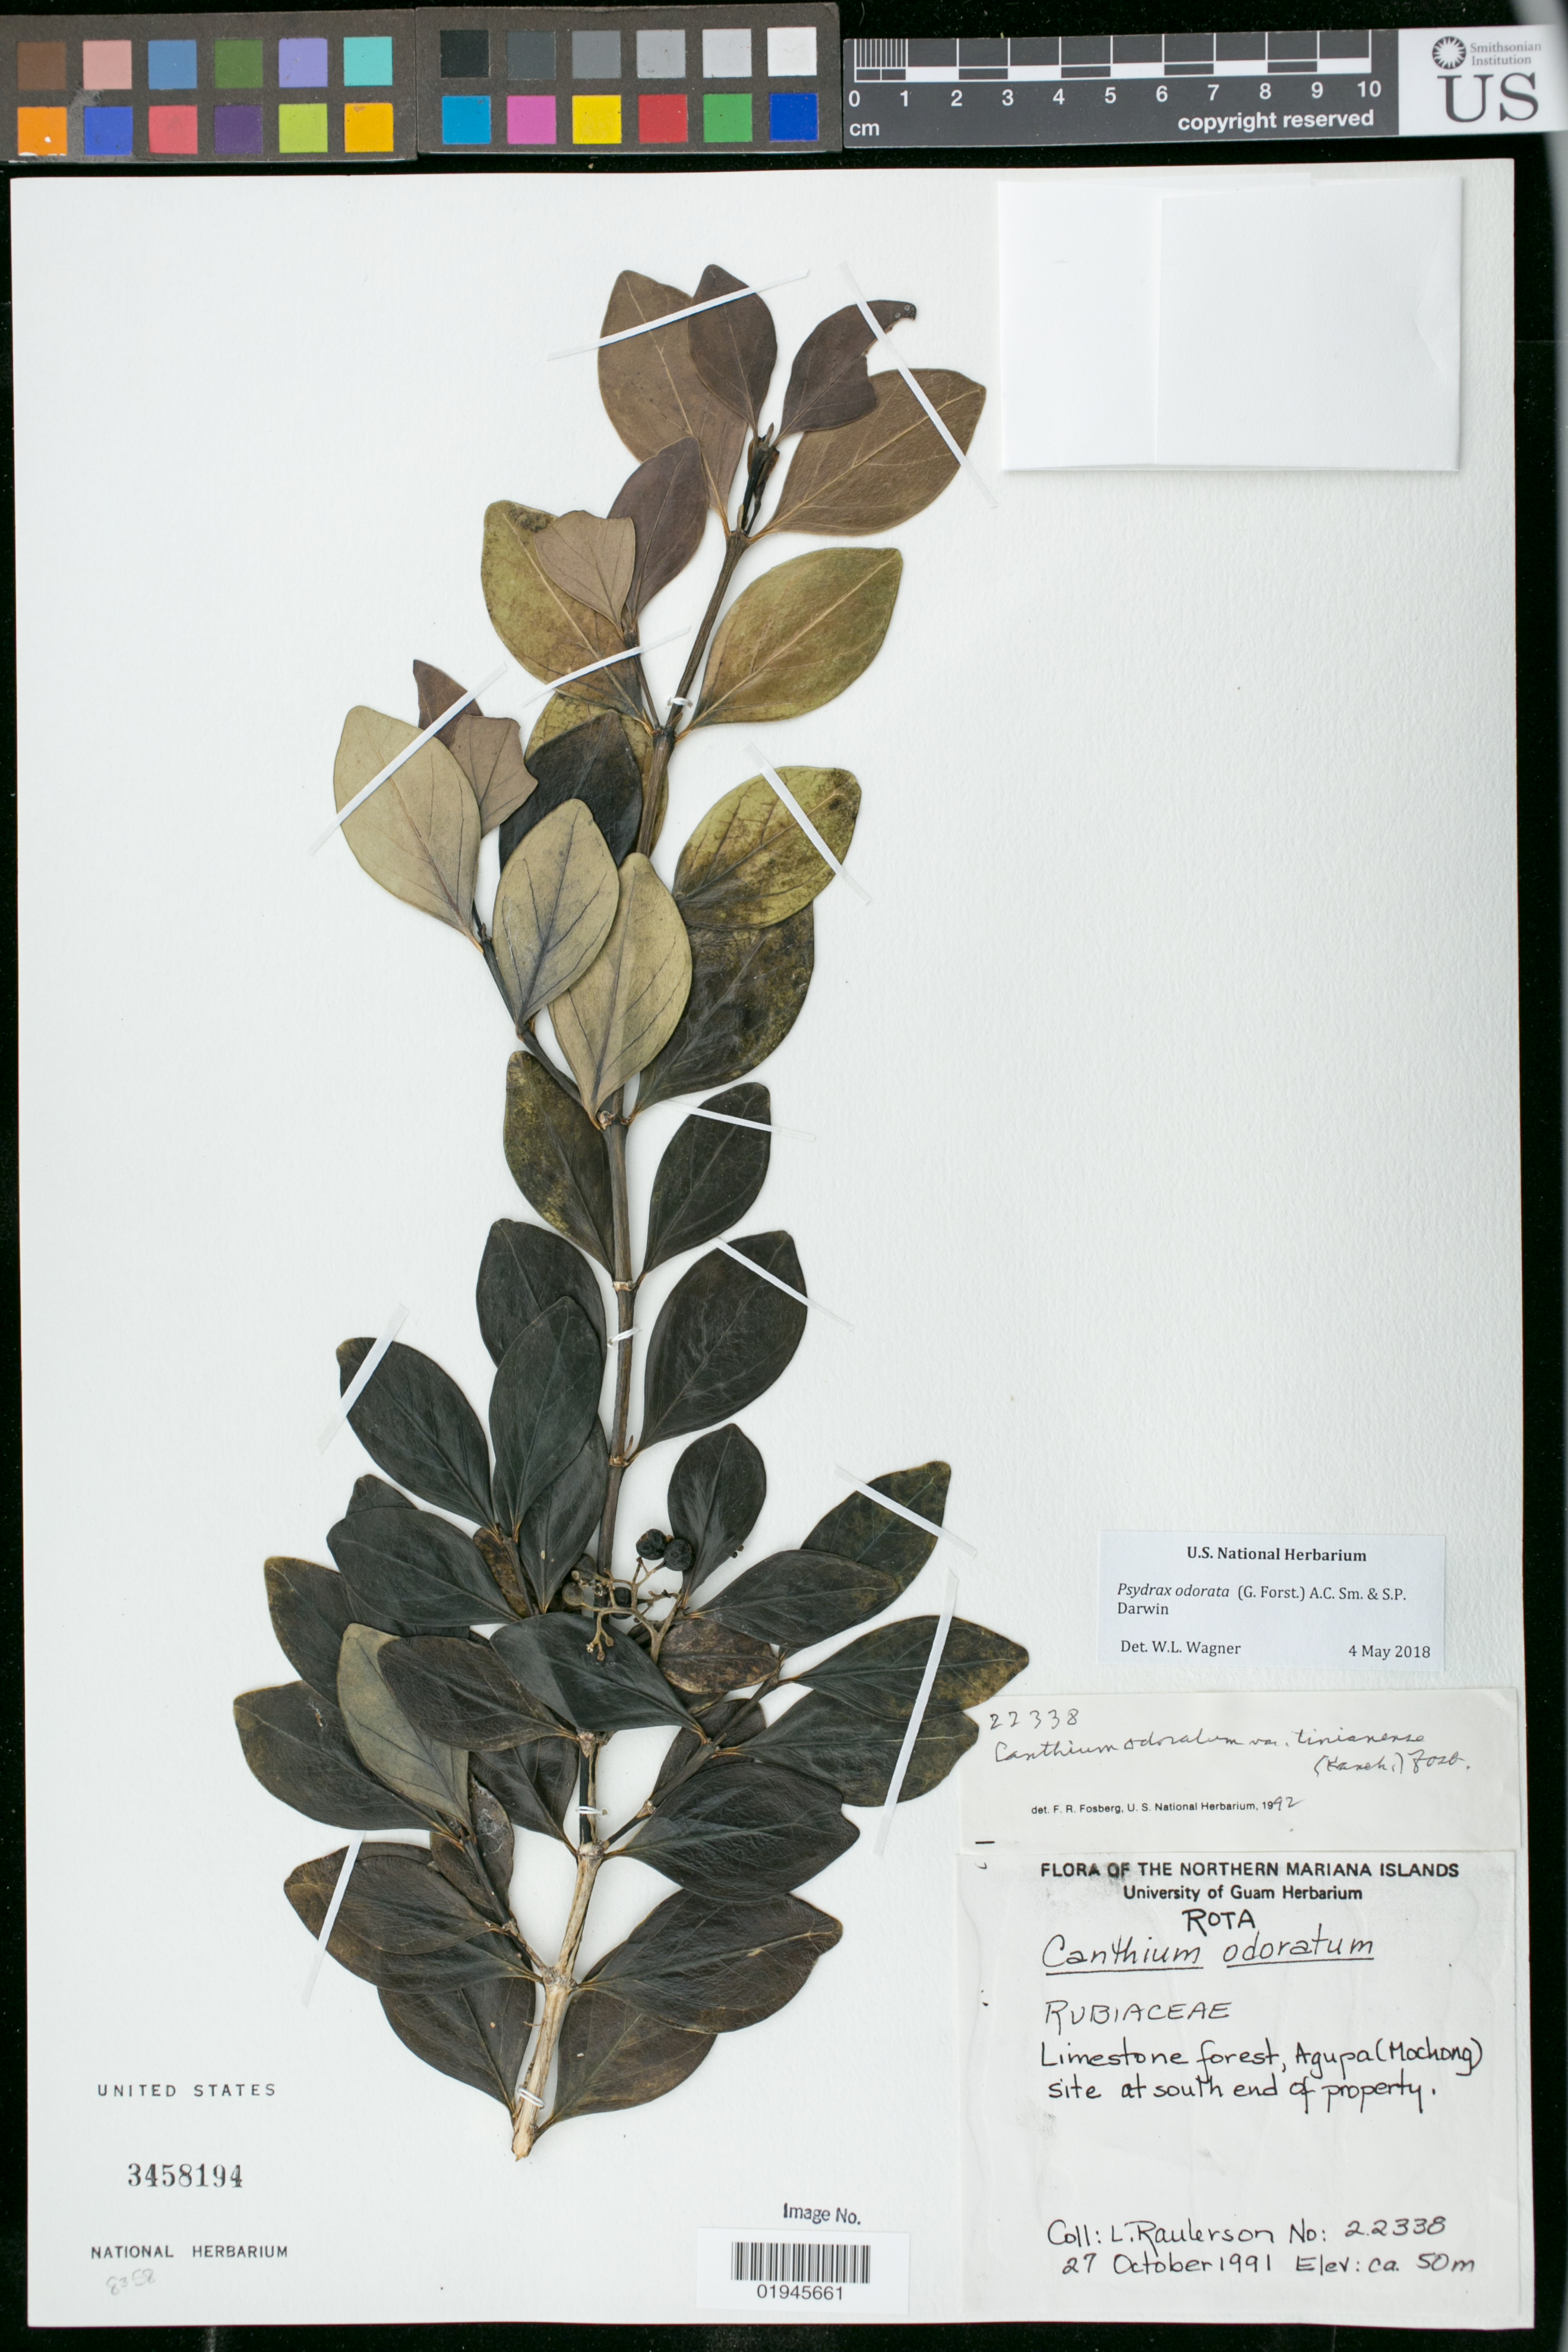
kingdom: Plantae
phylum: Tracheophyta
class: Magnoliopsida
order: Gentianales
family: Rubiaceae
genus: Psydrax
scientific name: Psydrax odorata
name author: (G. Forst.) A.C. Sm. & S.P. Darwin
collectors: L. Raulerson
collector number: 22338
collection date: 1991-10-27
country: Northern Mariana Islands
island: Rota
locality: Rota, Agupa (Mochong) site at south end of property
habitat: Forest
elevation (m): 50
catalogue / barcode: US 3458194